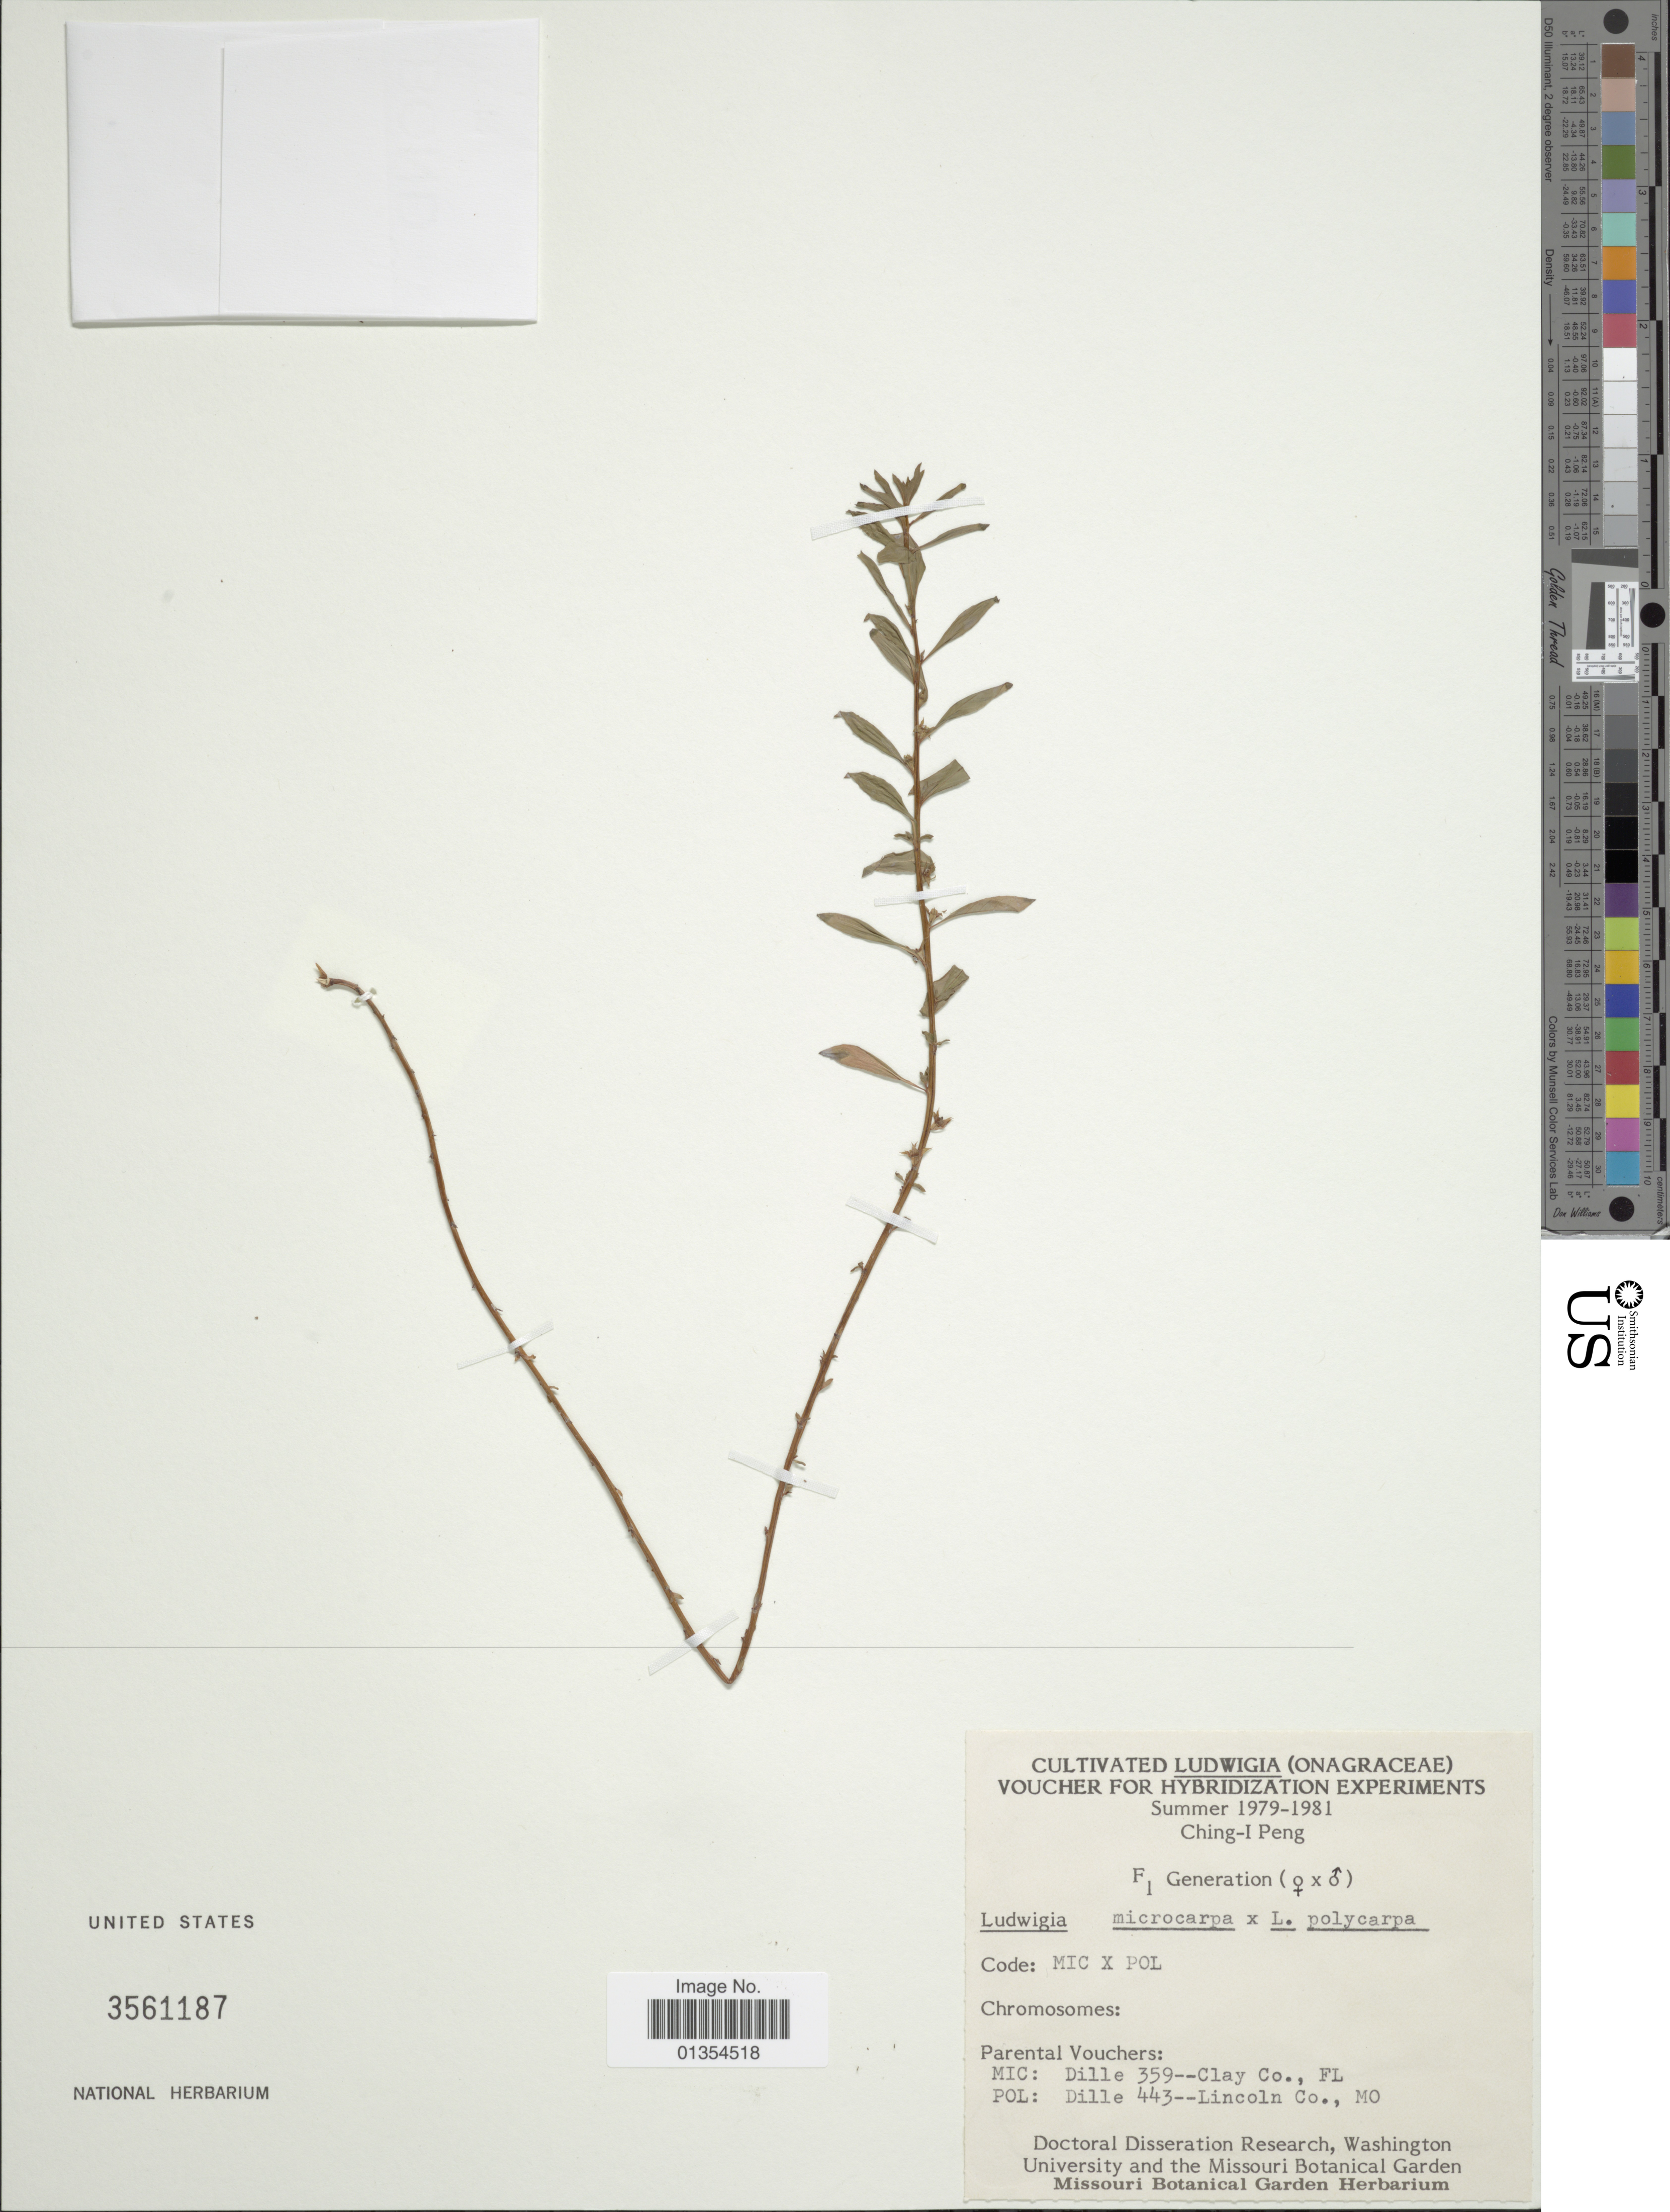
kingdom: Plantae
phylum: Tracheophyta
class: Magnoliopsida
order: Myrtales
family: Onagraceae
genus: Ludwigia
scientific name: Ludwigia octovalvis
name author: (Jacq.) P.H. Raven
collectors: C.-I Peng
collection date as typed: summer 1979-1981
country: United States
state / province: Washington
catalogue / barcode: US 3561187